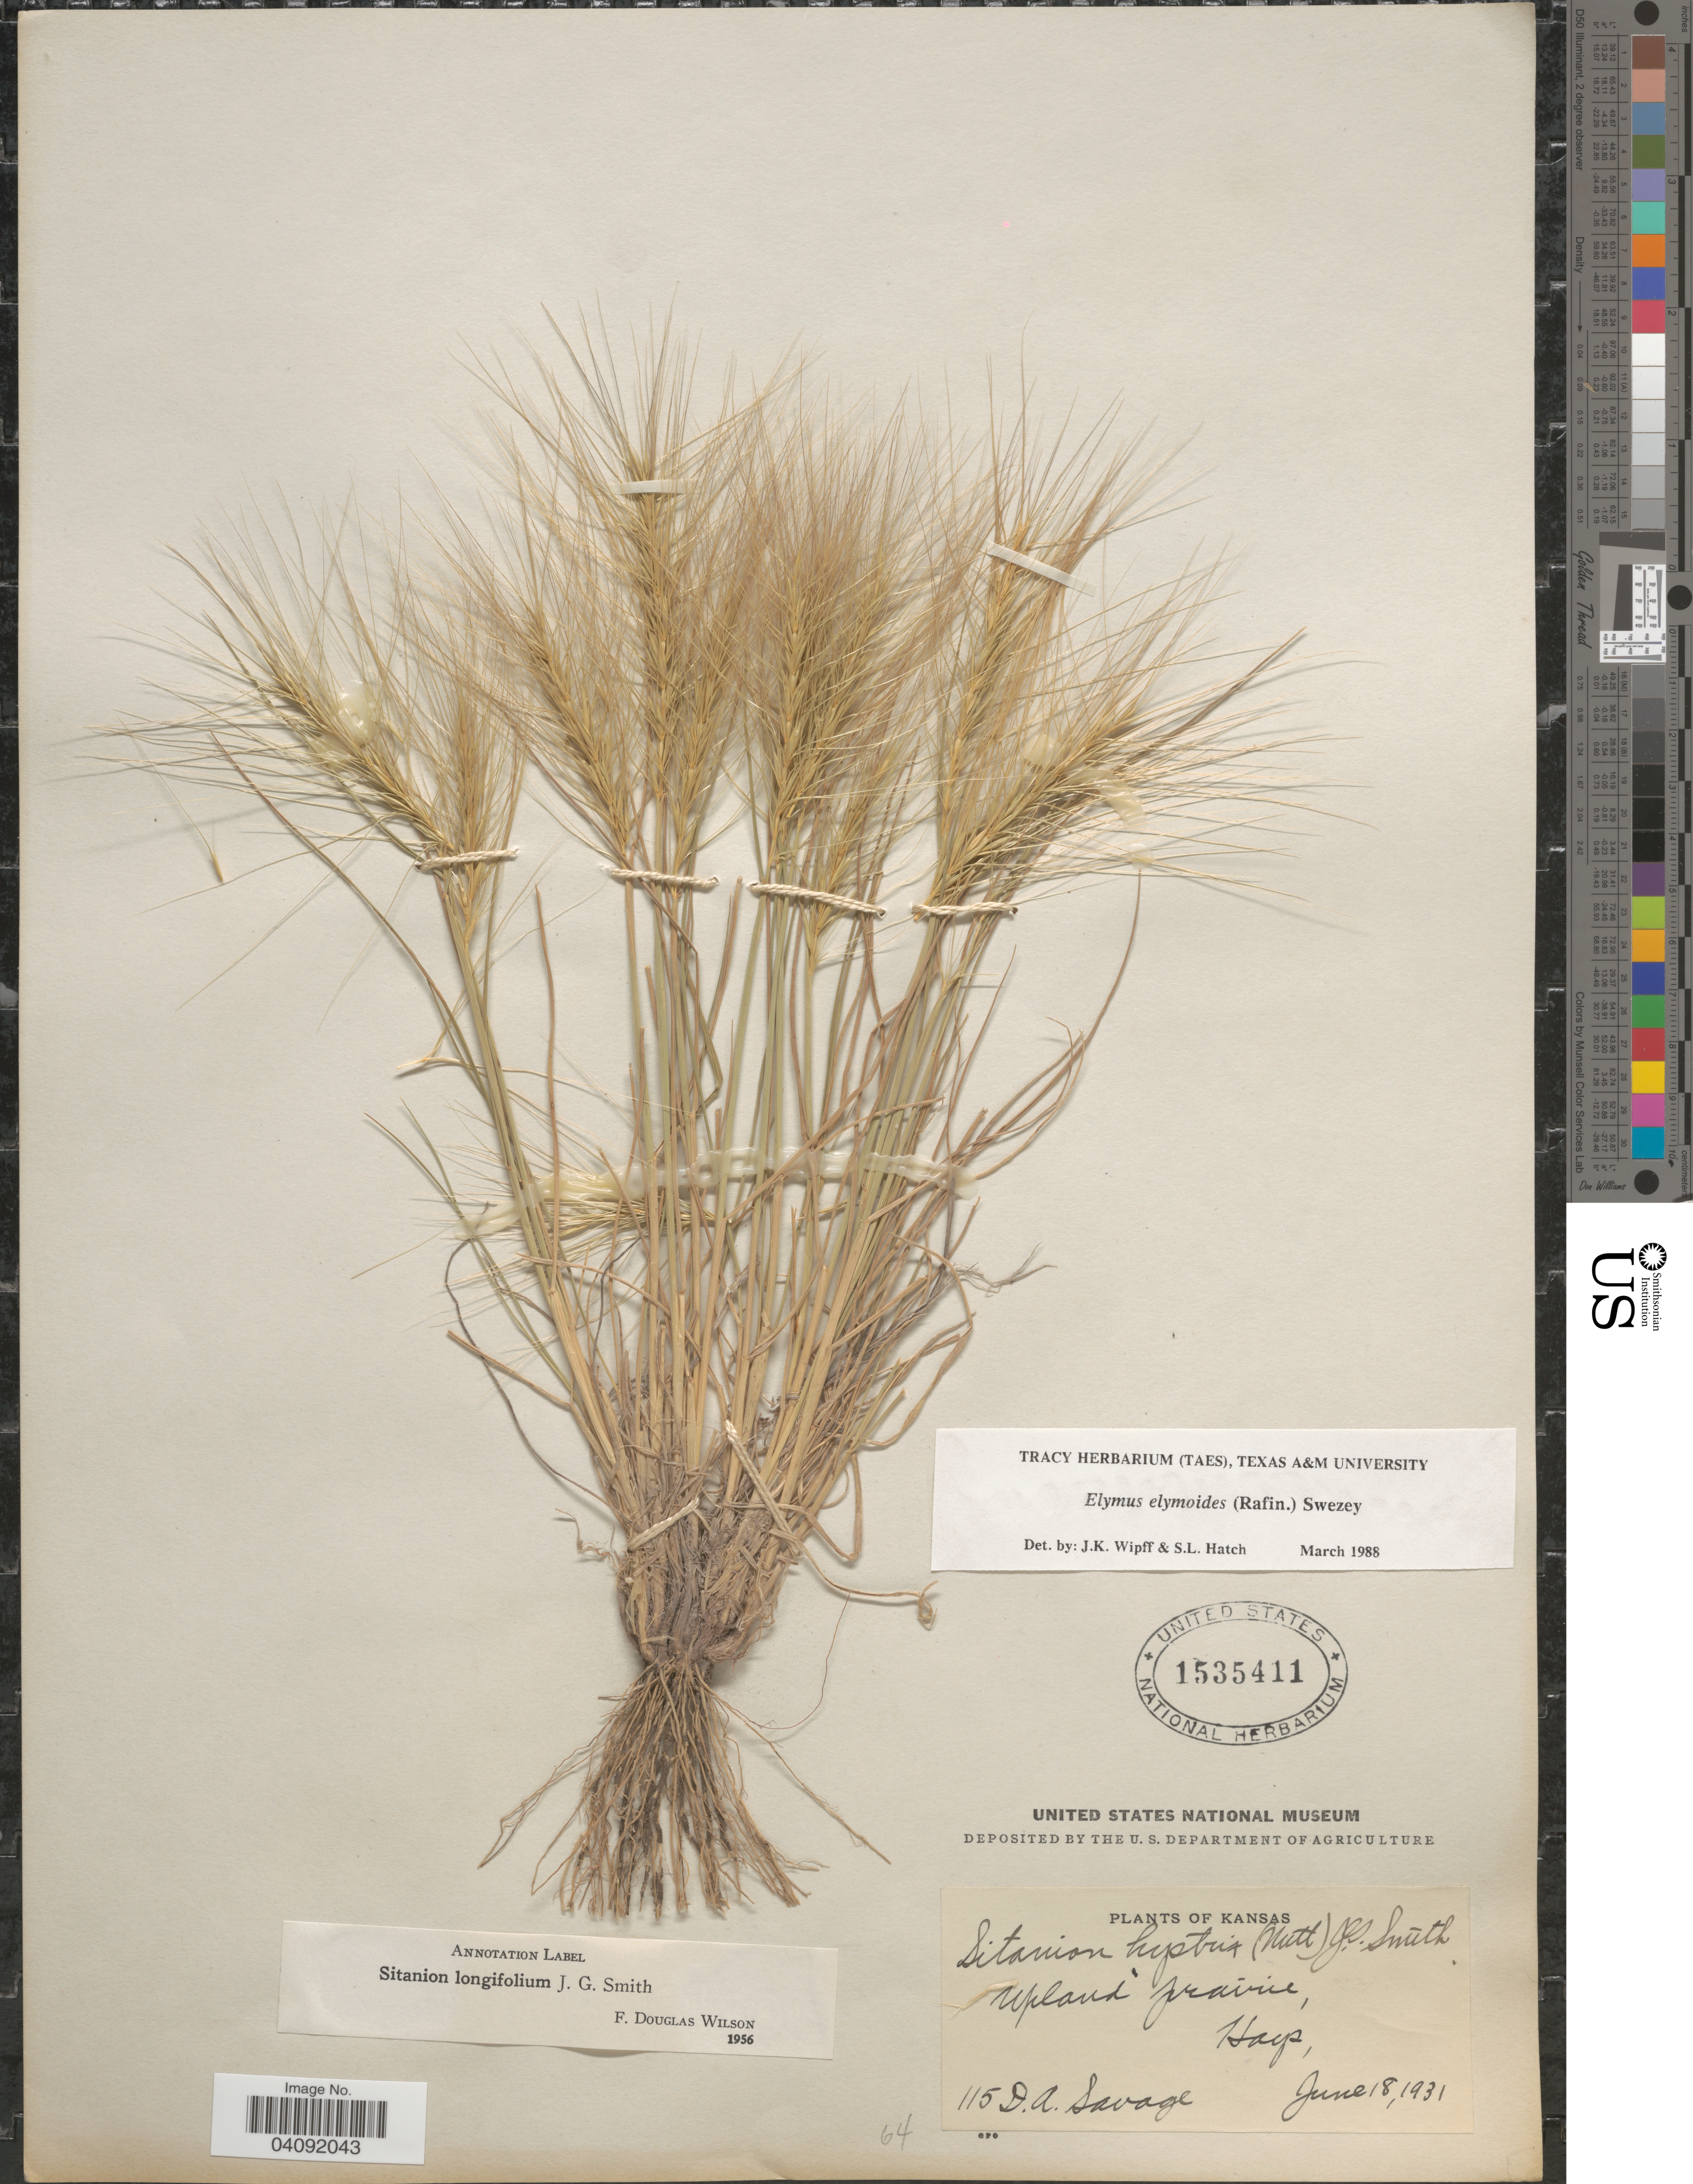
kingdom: Plantae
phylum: Tracheophyta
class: Liliopsida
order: Poales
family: Poaceae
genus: Elymus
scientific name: Elymus elymoides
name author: (Raf.) Swezey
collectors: D. Savage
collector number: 115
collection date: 1931-06-18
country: United States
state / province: Kansas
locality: Upland prairie, Hays.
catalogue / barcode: US 1535411